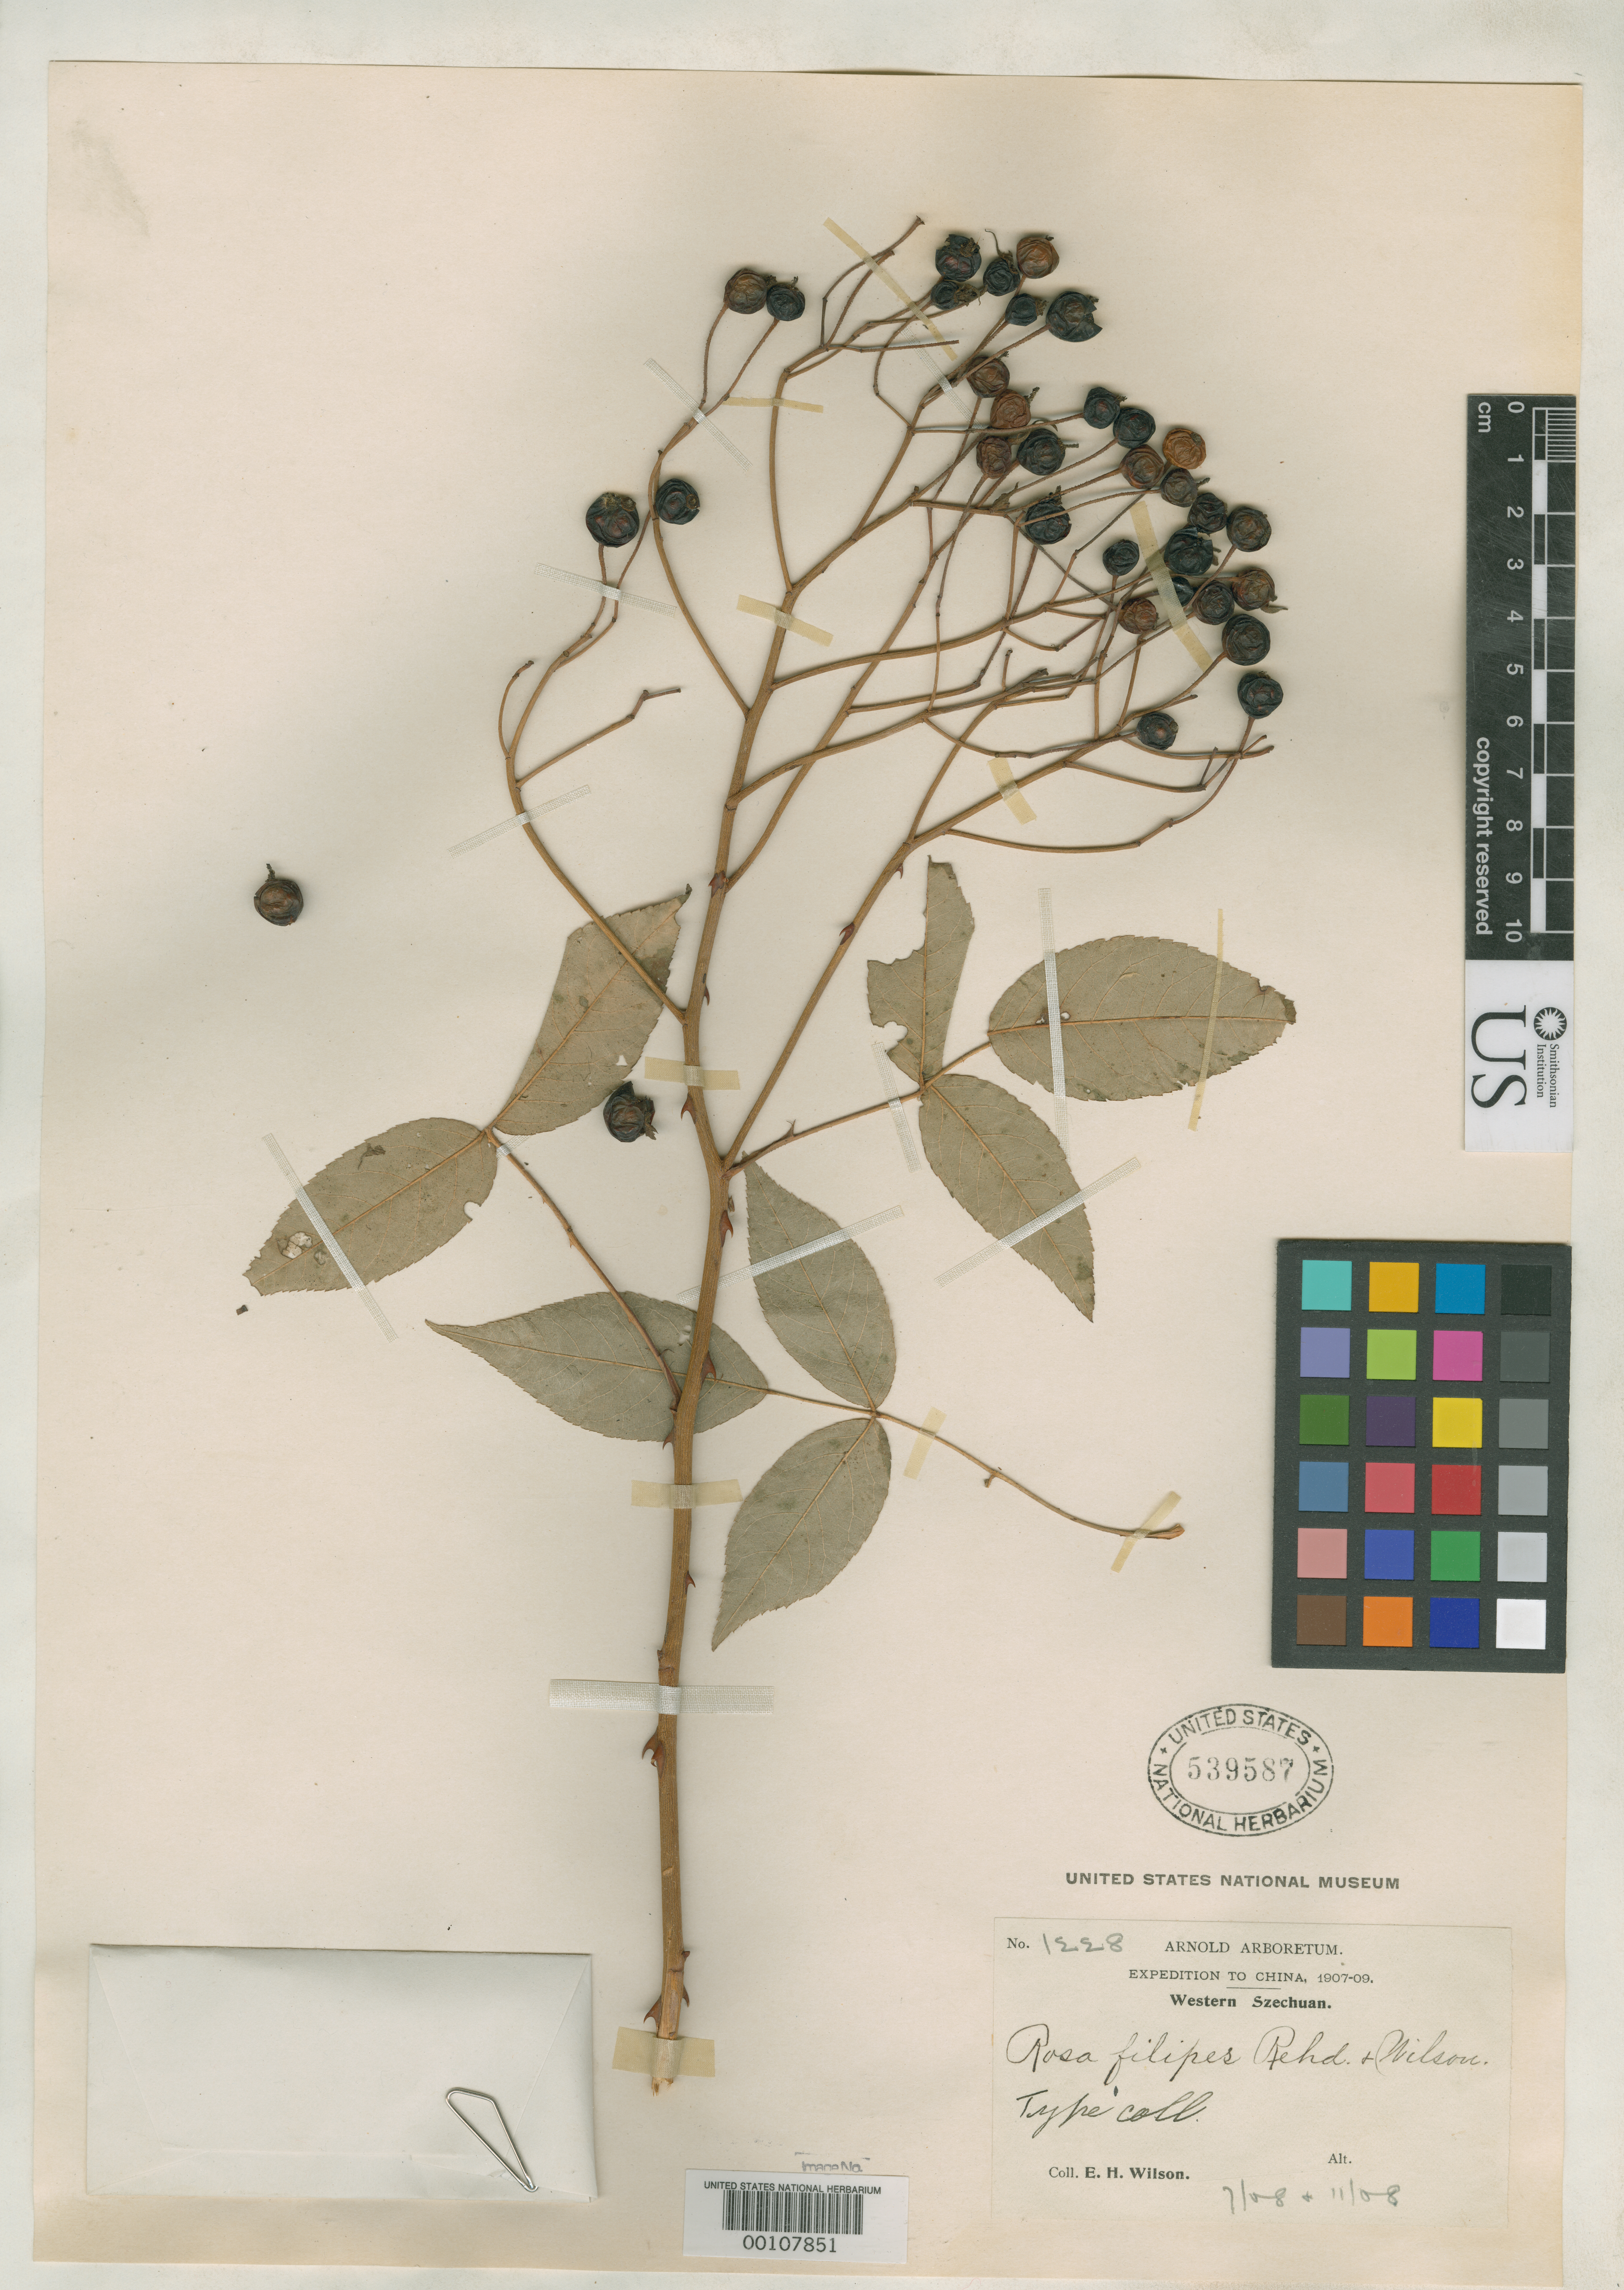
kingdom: Plantae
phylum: Tracheophyta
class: Magnoliopsida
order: Rosales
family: Rosaceae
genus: Rosa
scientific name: Rosa filipes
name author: Rehder & E.H. Wilson in Sarg.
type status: Isotype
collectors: E. H. Wilson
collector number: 1228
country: China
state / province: Sichuan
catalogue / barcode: US 539587